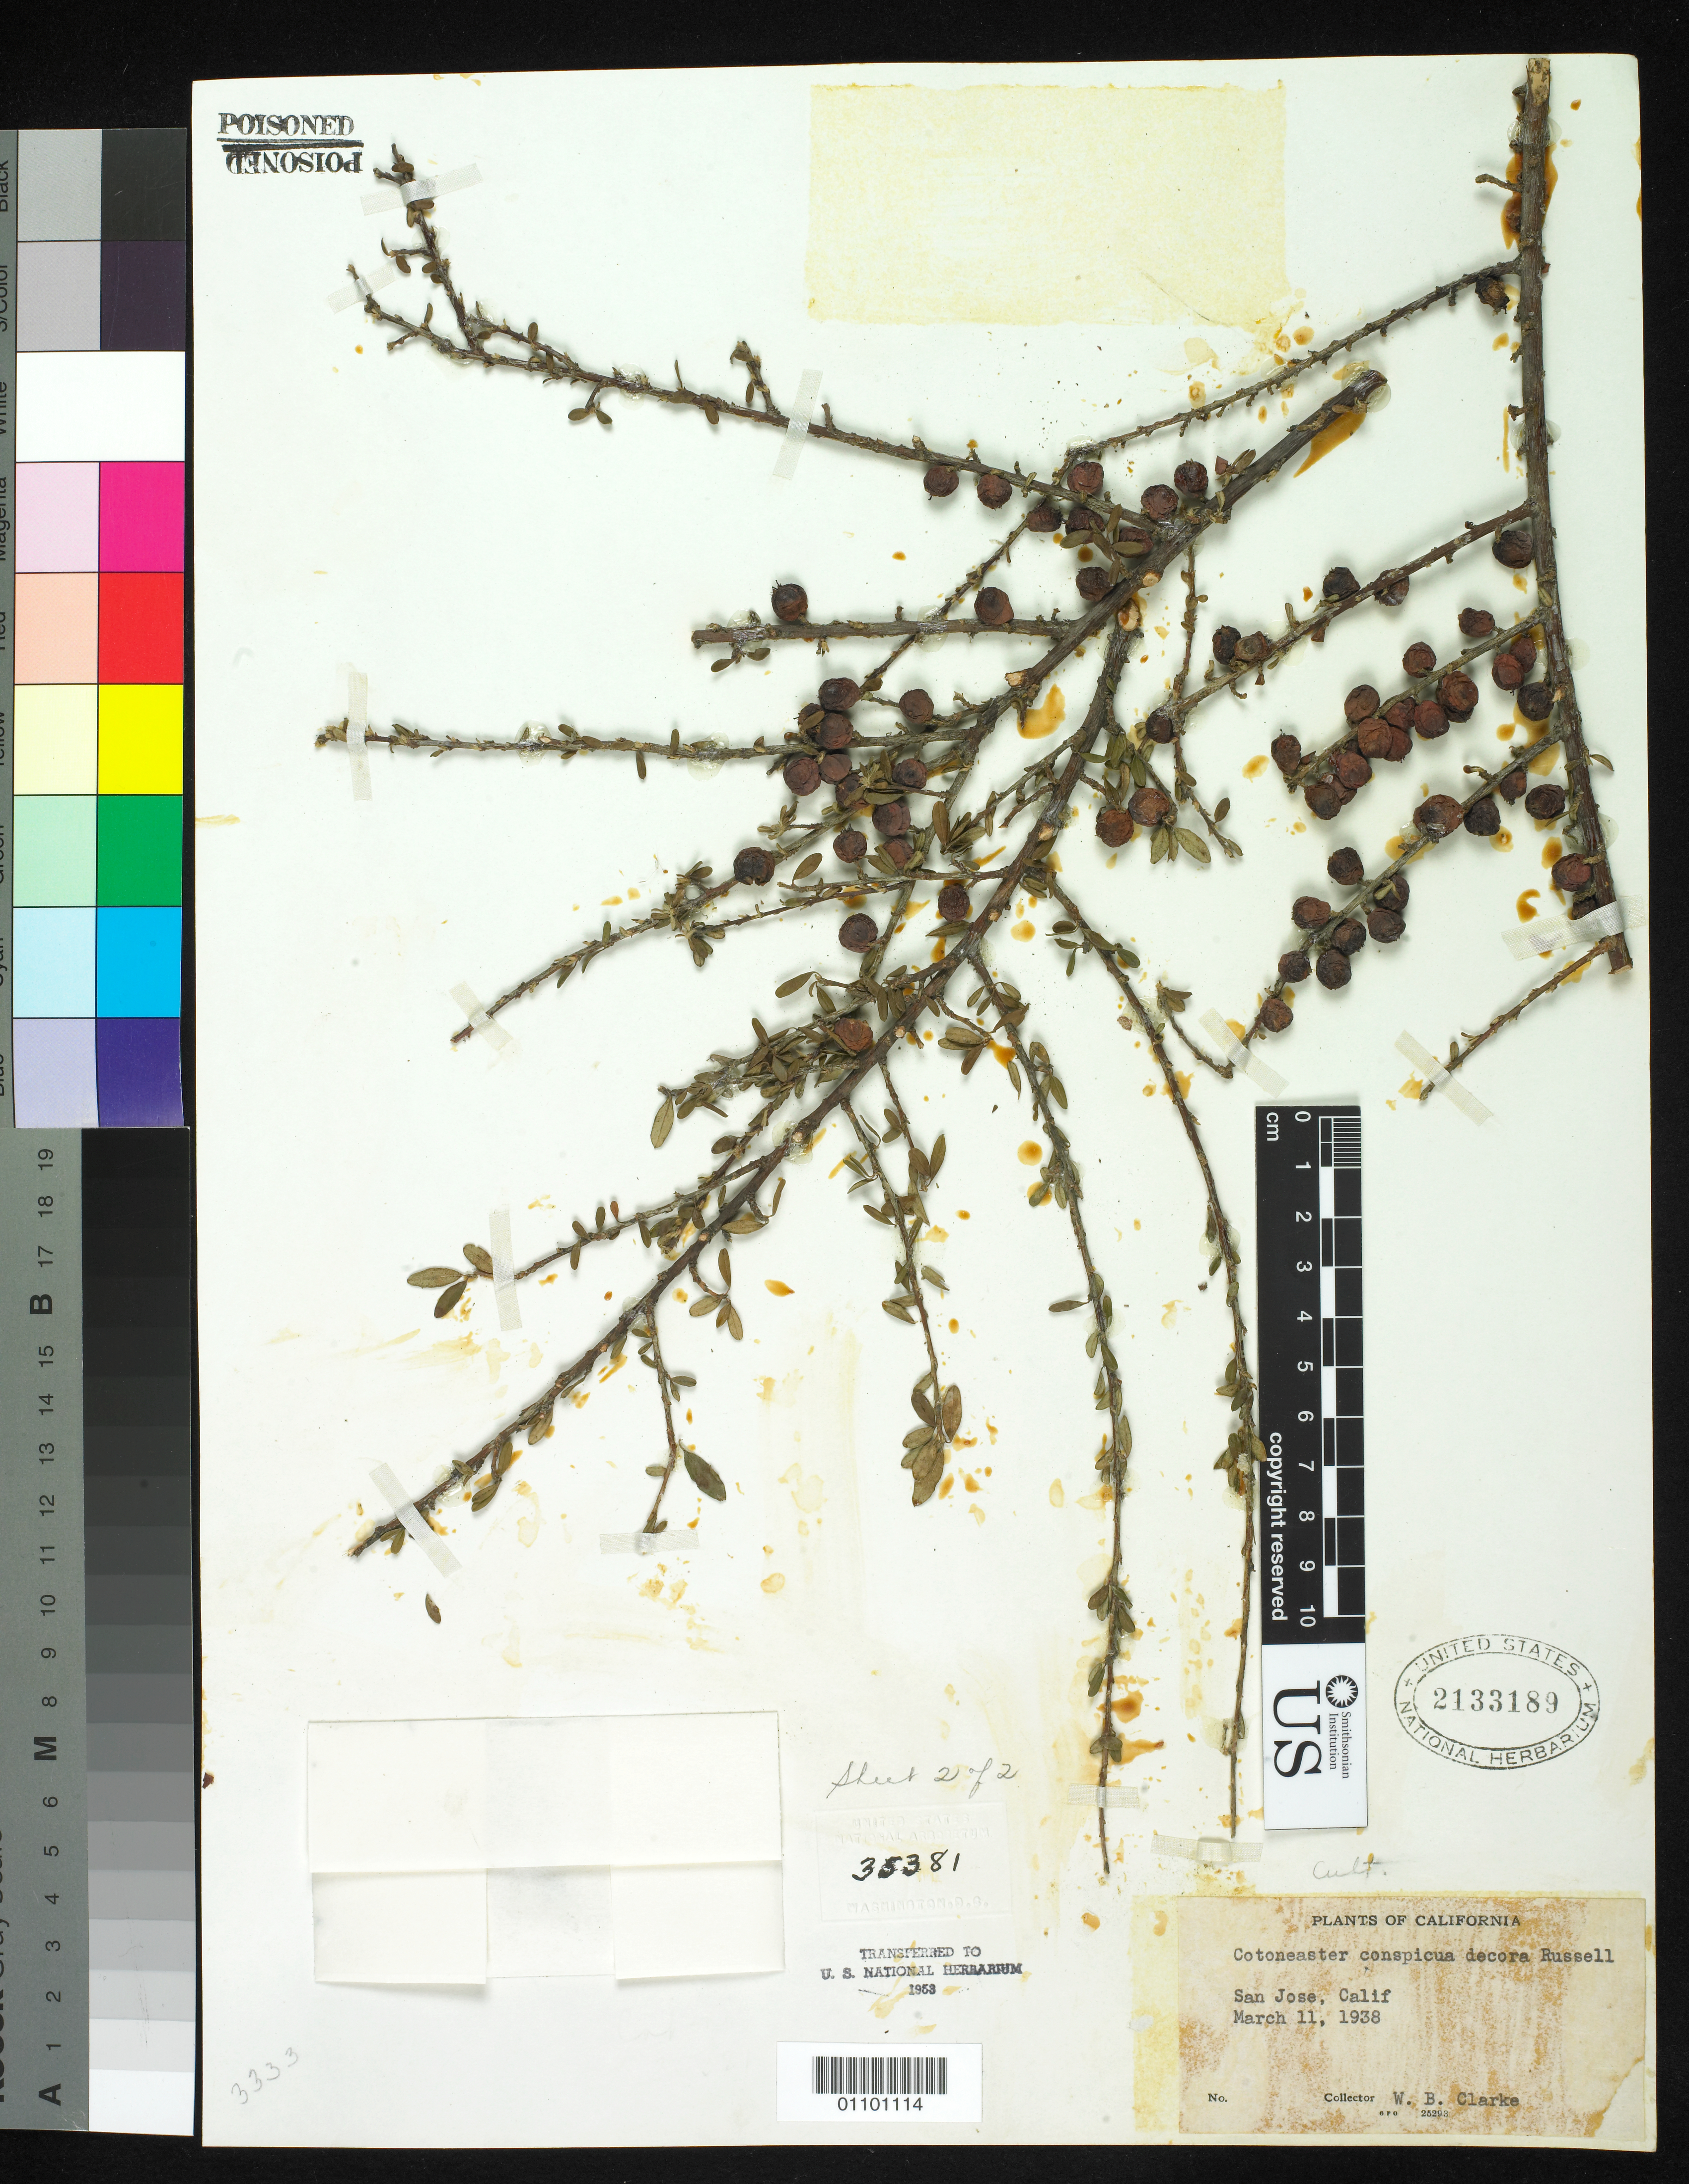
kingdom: Plantae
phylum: Tracheophyta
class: Magnoliopsida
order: Rosales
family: Rosaceae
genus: Cotoneaster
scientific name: Cotoneaster conspicuus var. decorus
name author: P.G. Russell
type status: Holotype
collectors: W. B. Clarke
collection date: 1938-03-11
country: United States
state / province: California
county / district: Santa Clara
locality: San Jose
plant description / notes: Holotype originally at NA, transferred to US 1953.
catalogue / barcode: US 2133189